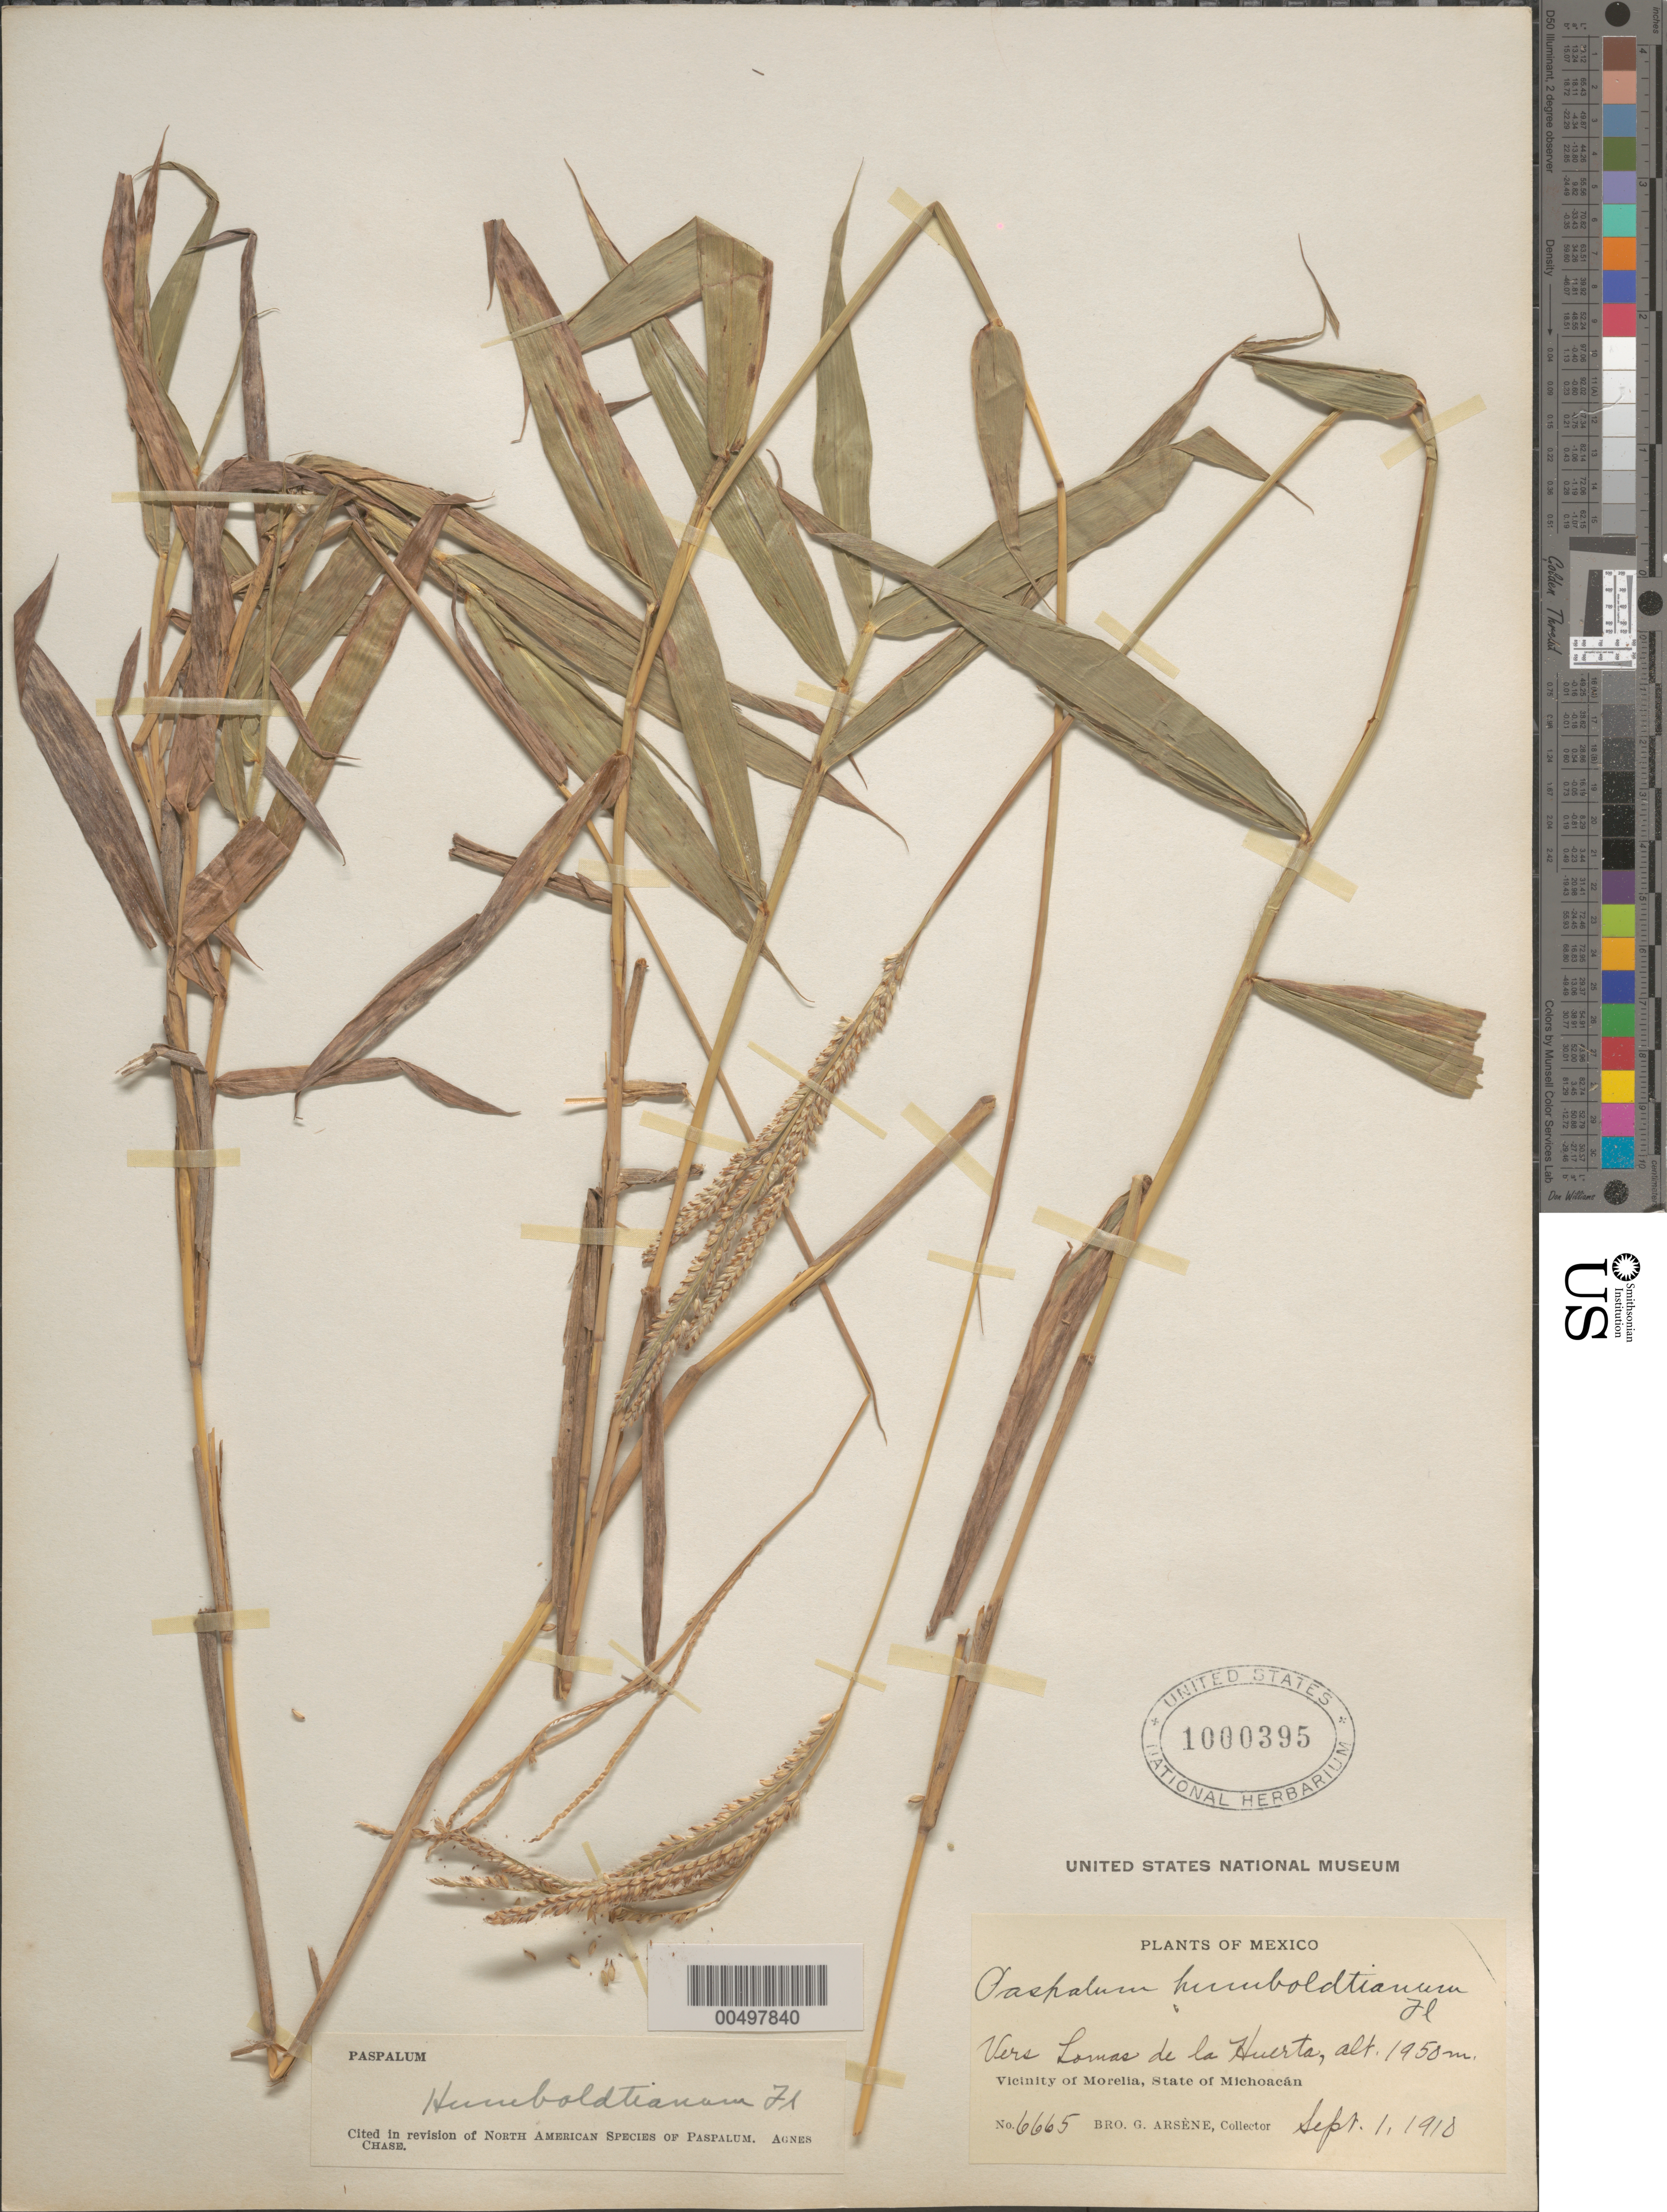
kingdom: Plantae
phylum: Tracheophyta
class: Liliopsida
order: Poales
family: Poaceae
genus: Paspalum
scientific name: Paspalum humboldtianum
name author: Flüggé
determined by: Chase, [M.] Agnes, (US)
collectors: Bro. G. Arsène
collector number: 6665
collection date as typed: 1 Sep 1910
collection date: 1910-09-01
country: Mexico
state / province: Michoacán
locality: Vers Lomas de la Huerta, vicinity of Morelia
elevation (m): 1950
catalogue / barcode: US 1000395